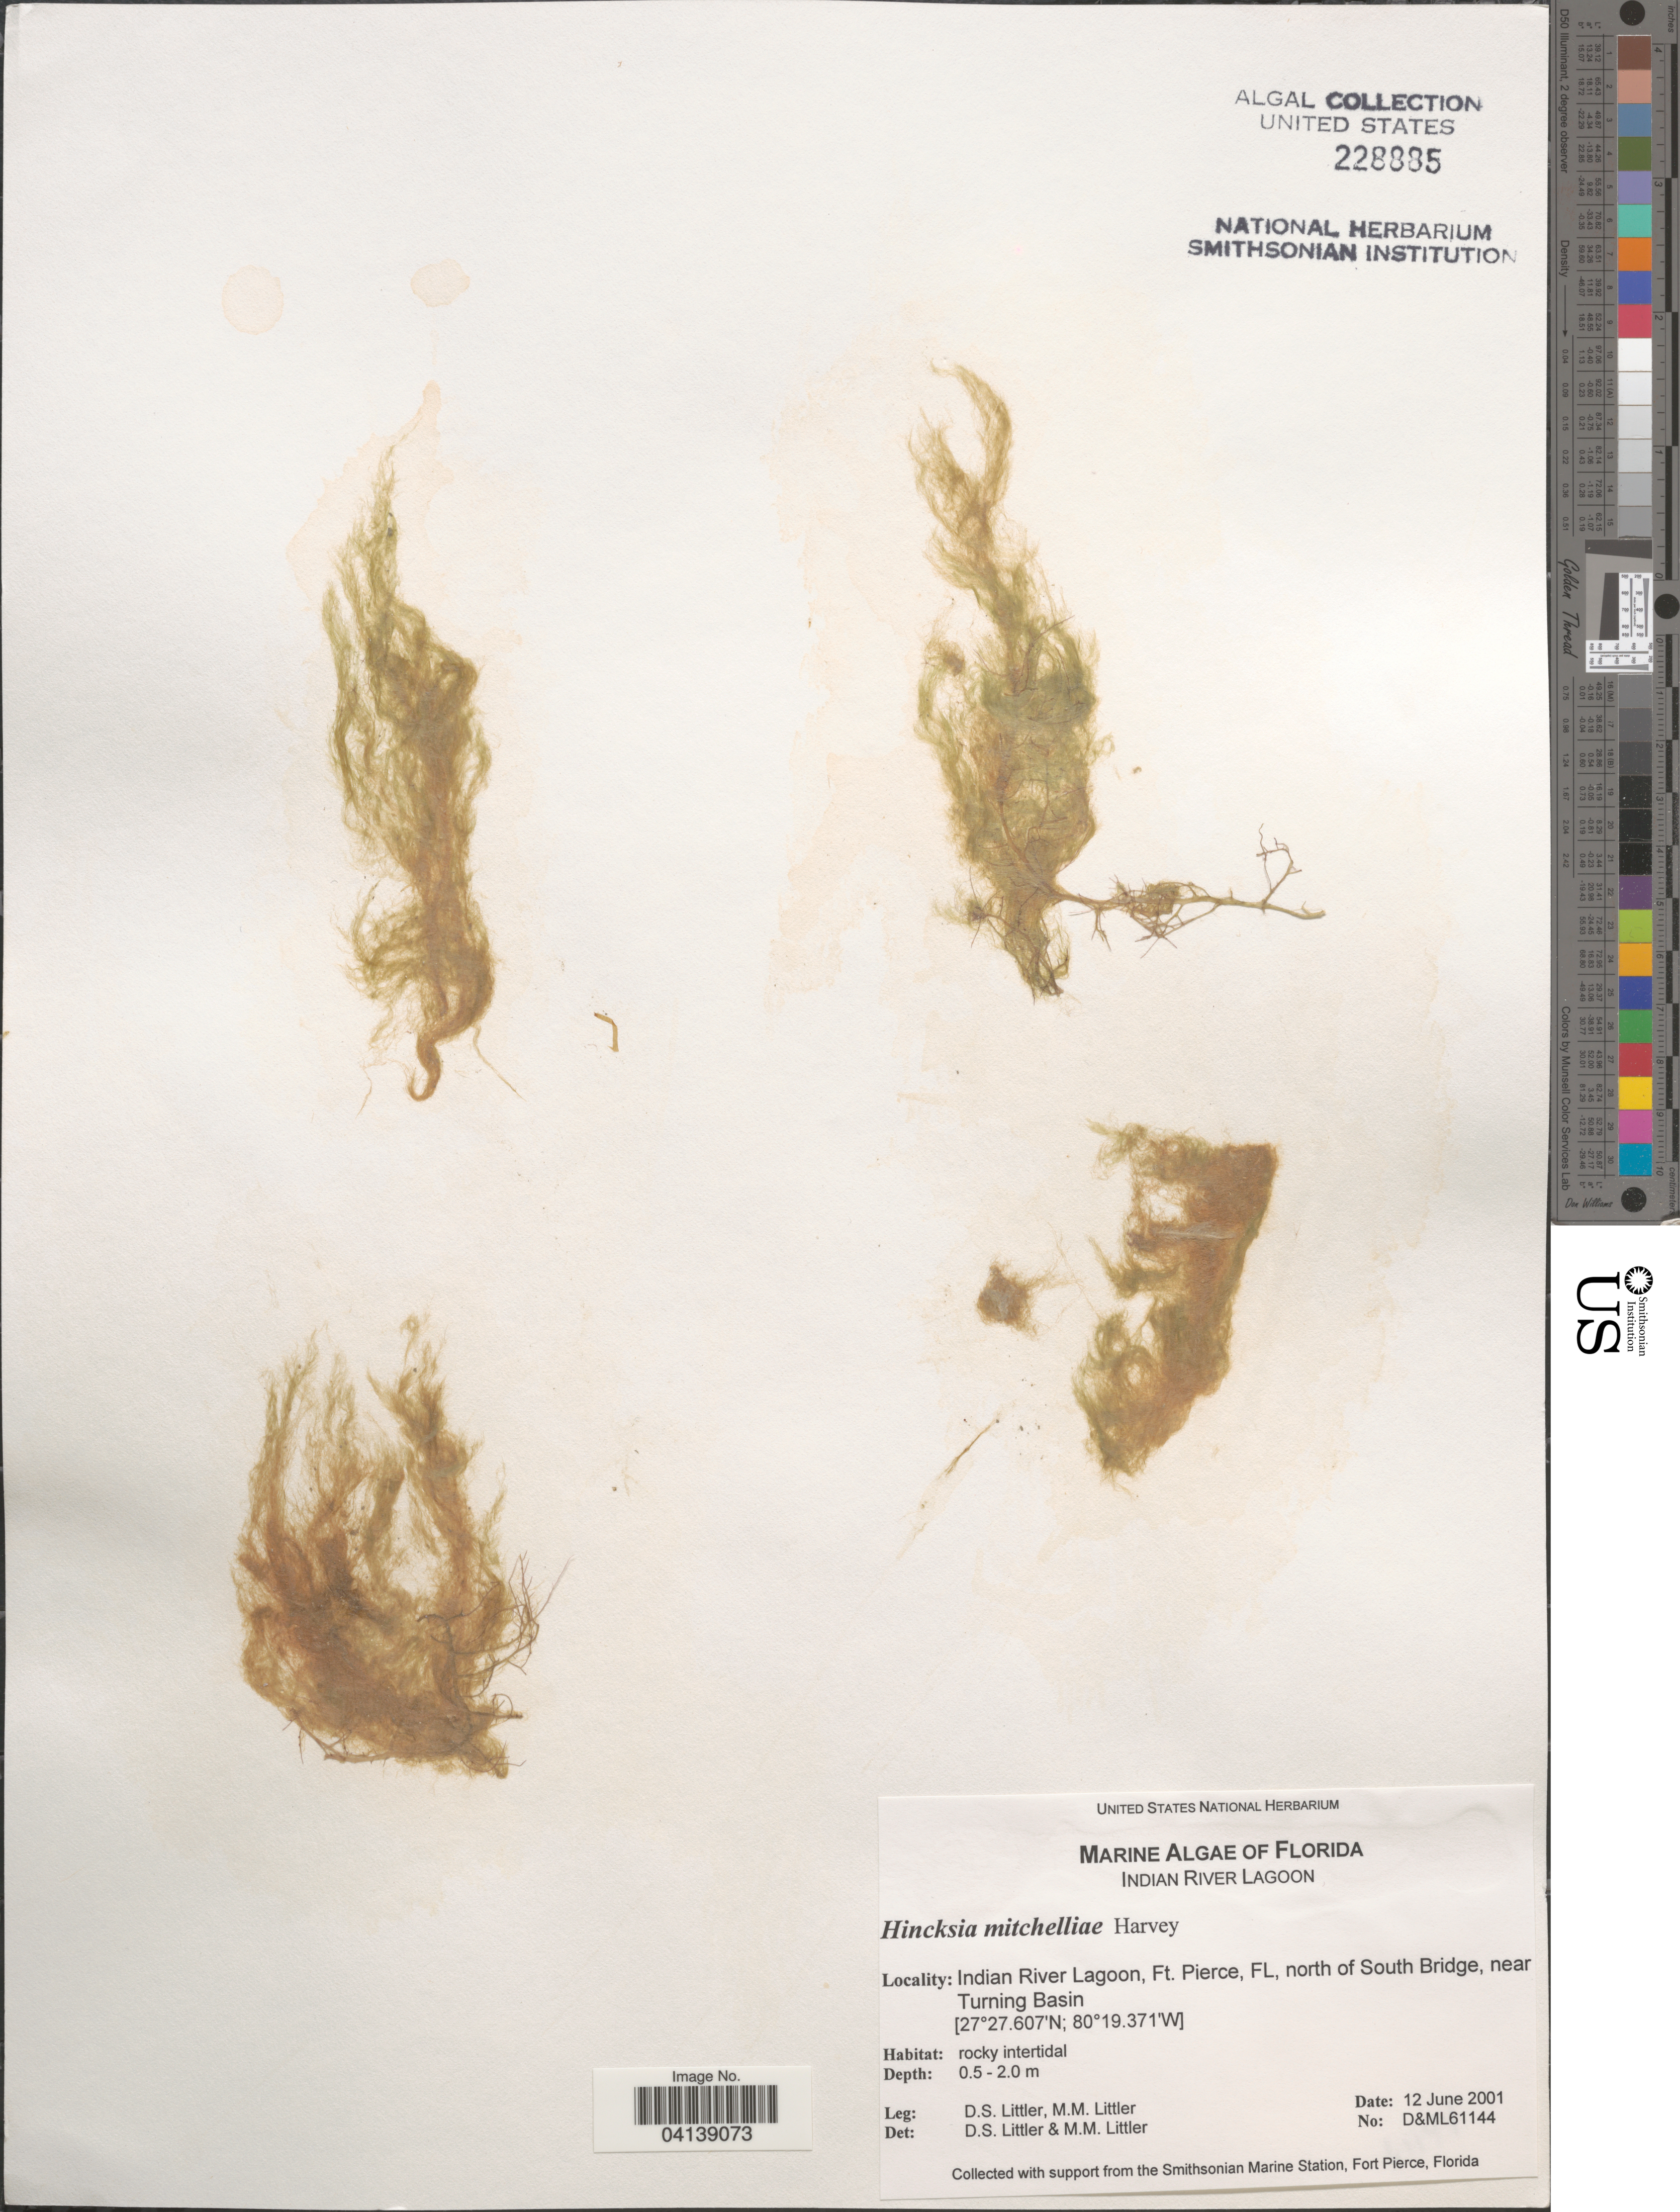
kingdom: Chromista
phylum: Ochrophyta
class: Phaeophyceae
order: Ectocarpales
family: Acinetosporaceae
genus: Feldmannia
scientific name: Feldmannia mitchelliae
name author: (Harv.) H.-S. Kim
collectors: D. S. Littler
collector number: D&ML61144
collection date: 2001-06-12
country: United States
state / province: Florida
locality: Indian River Lagoon, Ft. Pierce, north of South Bridge, near Turning Basin.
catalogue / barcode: US 228885